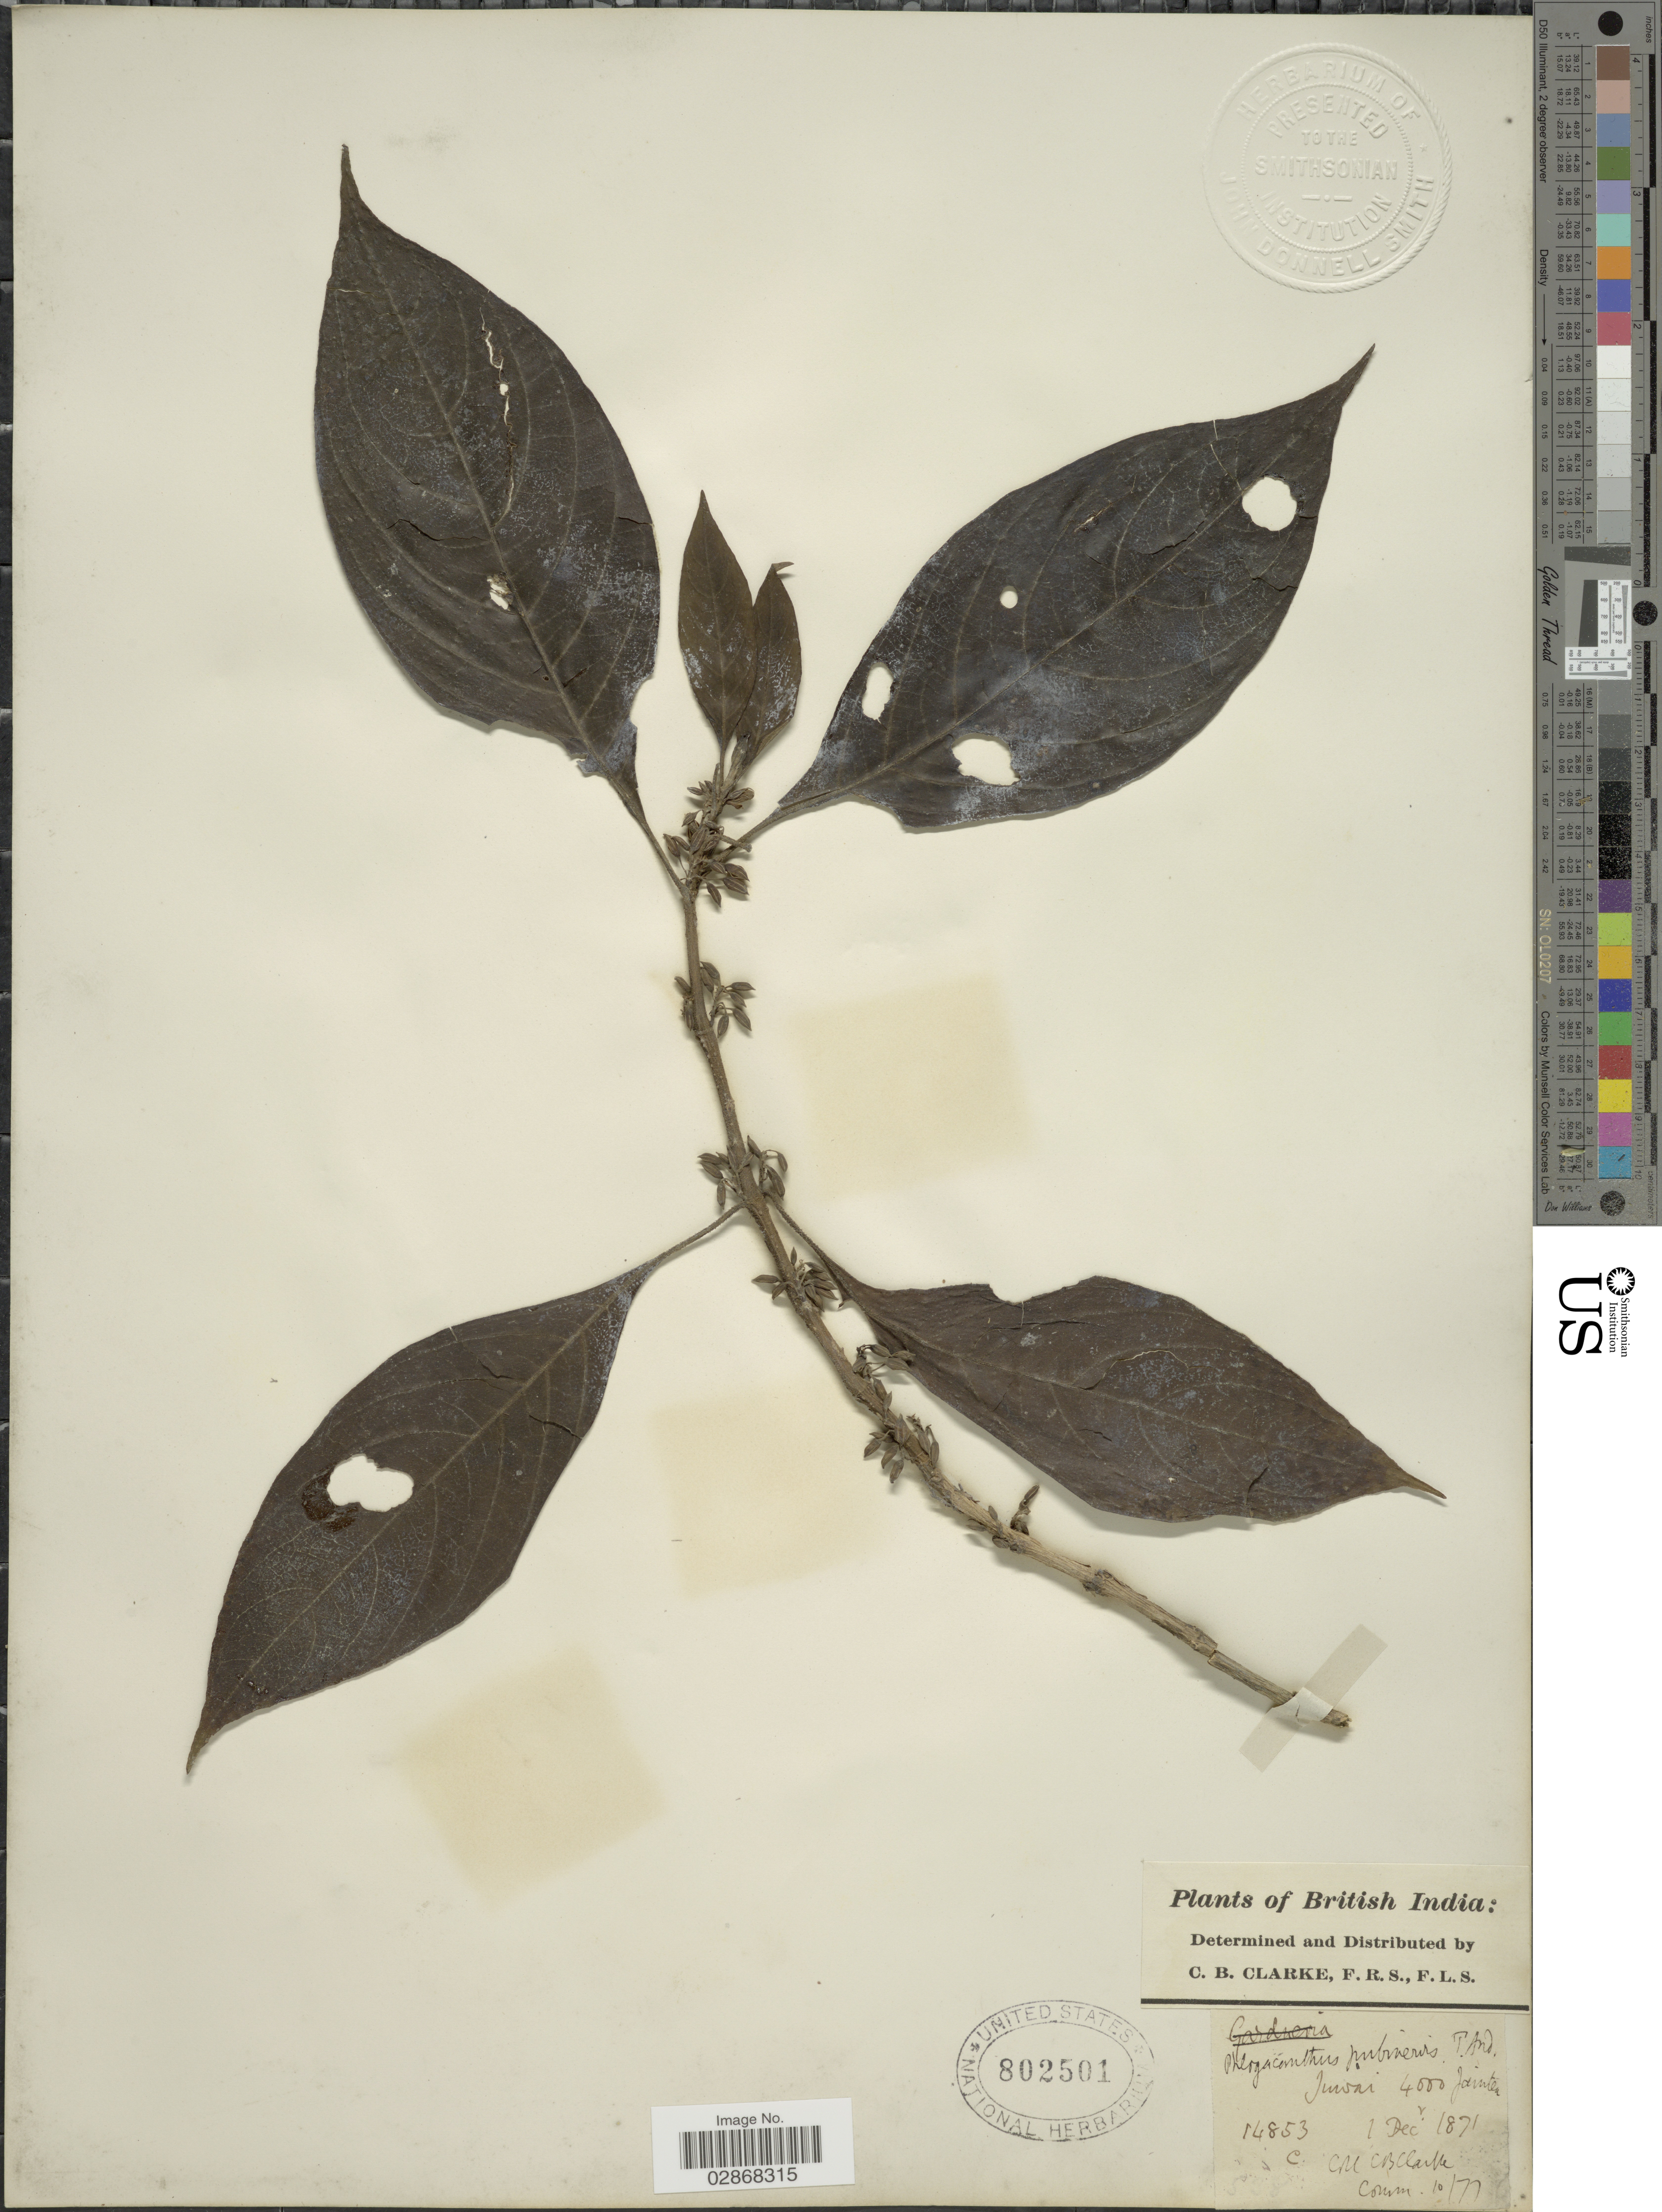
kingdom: Plantae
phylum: Tracheophyta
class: Magnoliopsida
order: Lamiales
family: Acanthaceae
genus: Phlogacanthus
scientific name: Phlogacanthus pubinervius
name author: T. Anderson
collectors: C. B. Clarke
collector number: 14853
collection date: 1871-12-01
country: India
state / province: Meghalaya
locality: British India, Juwai, Jaintea.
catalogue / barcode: US 802501